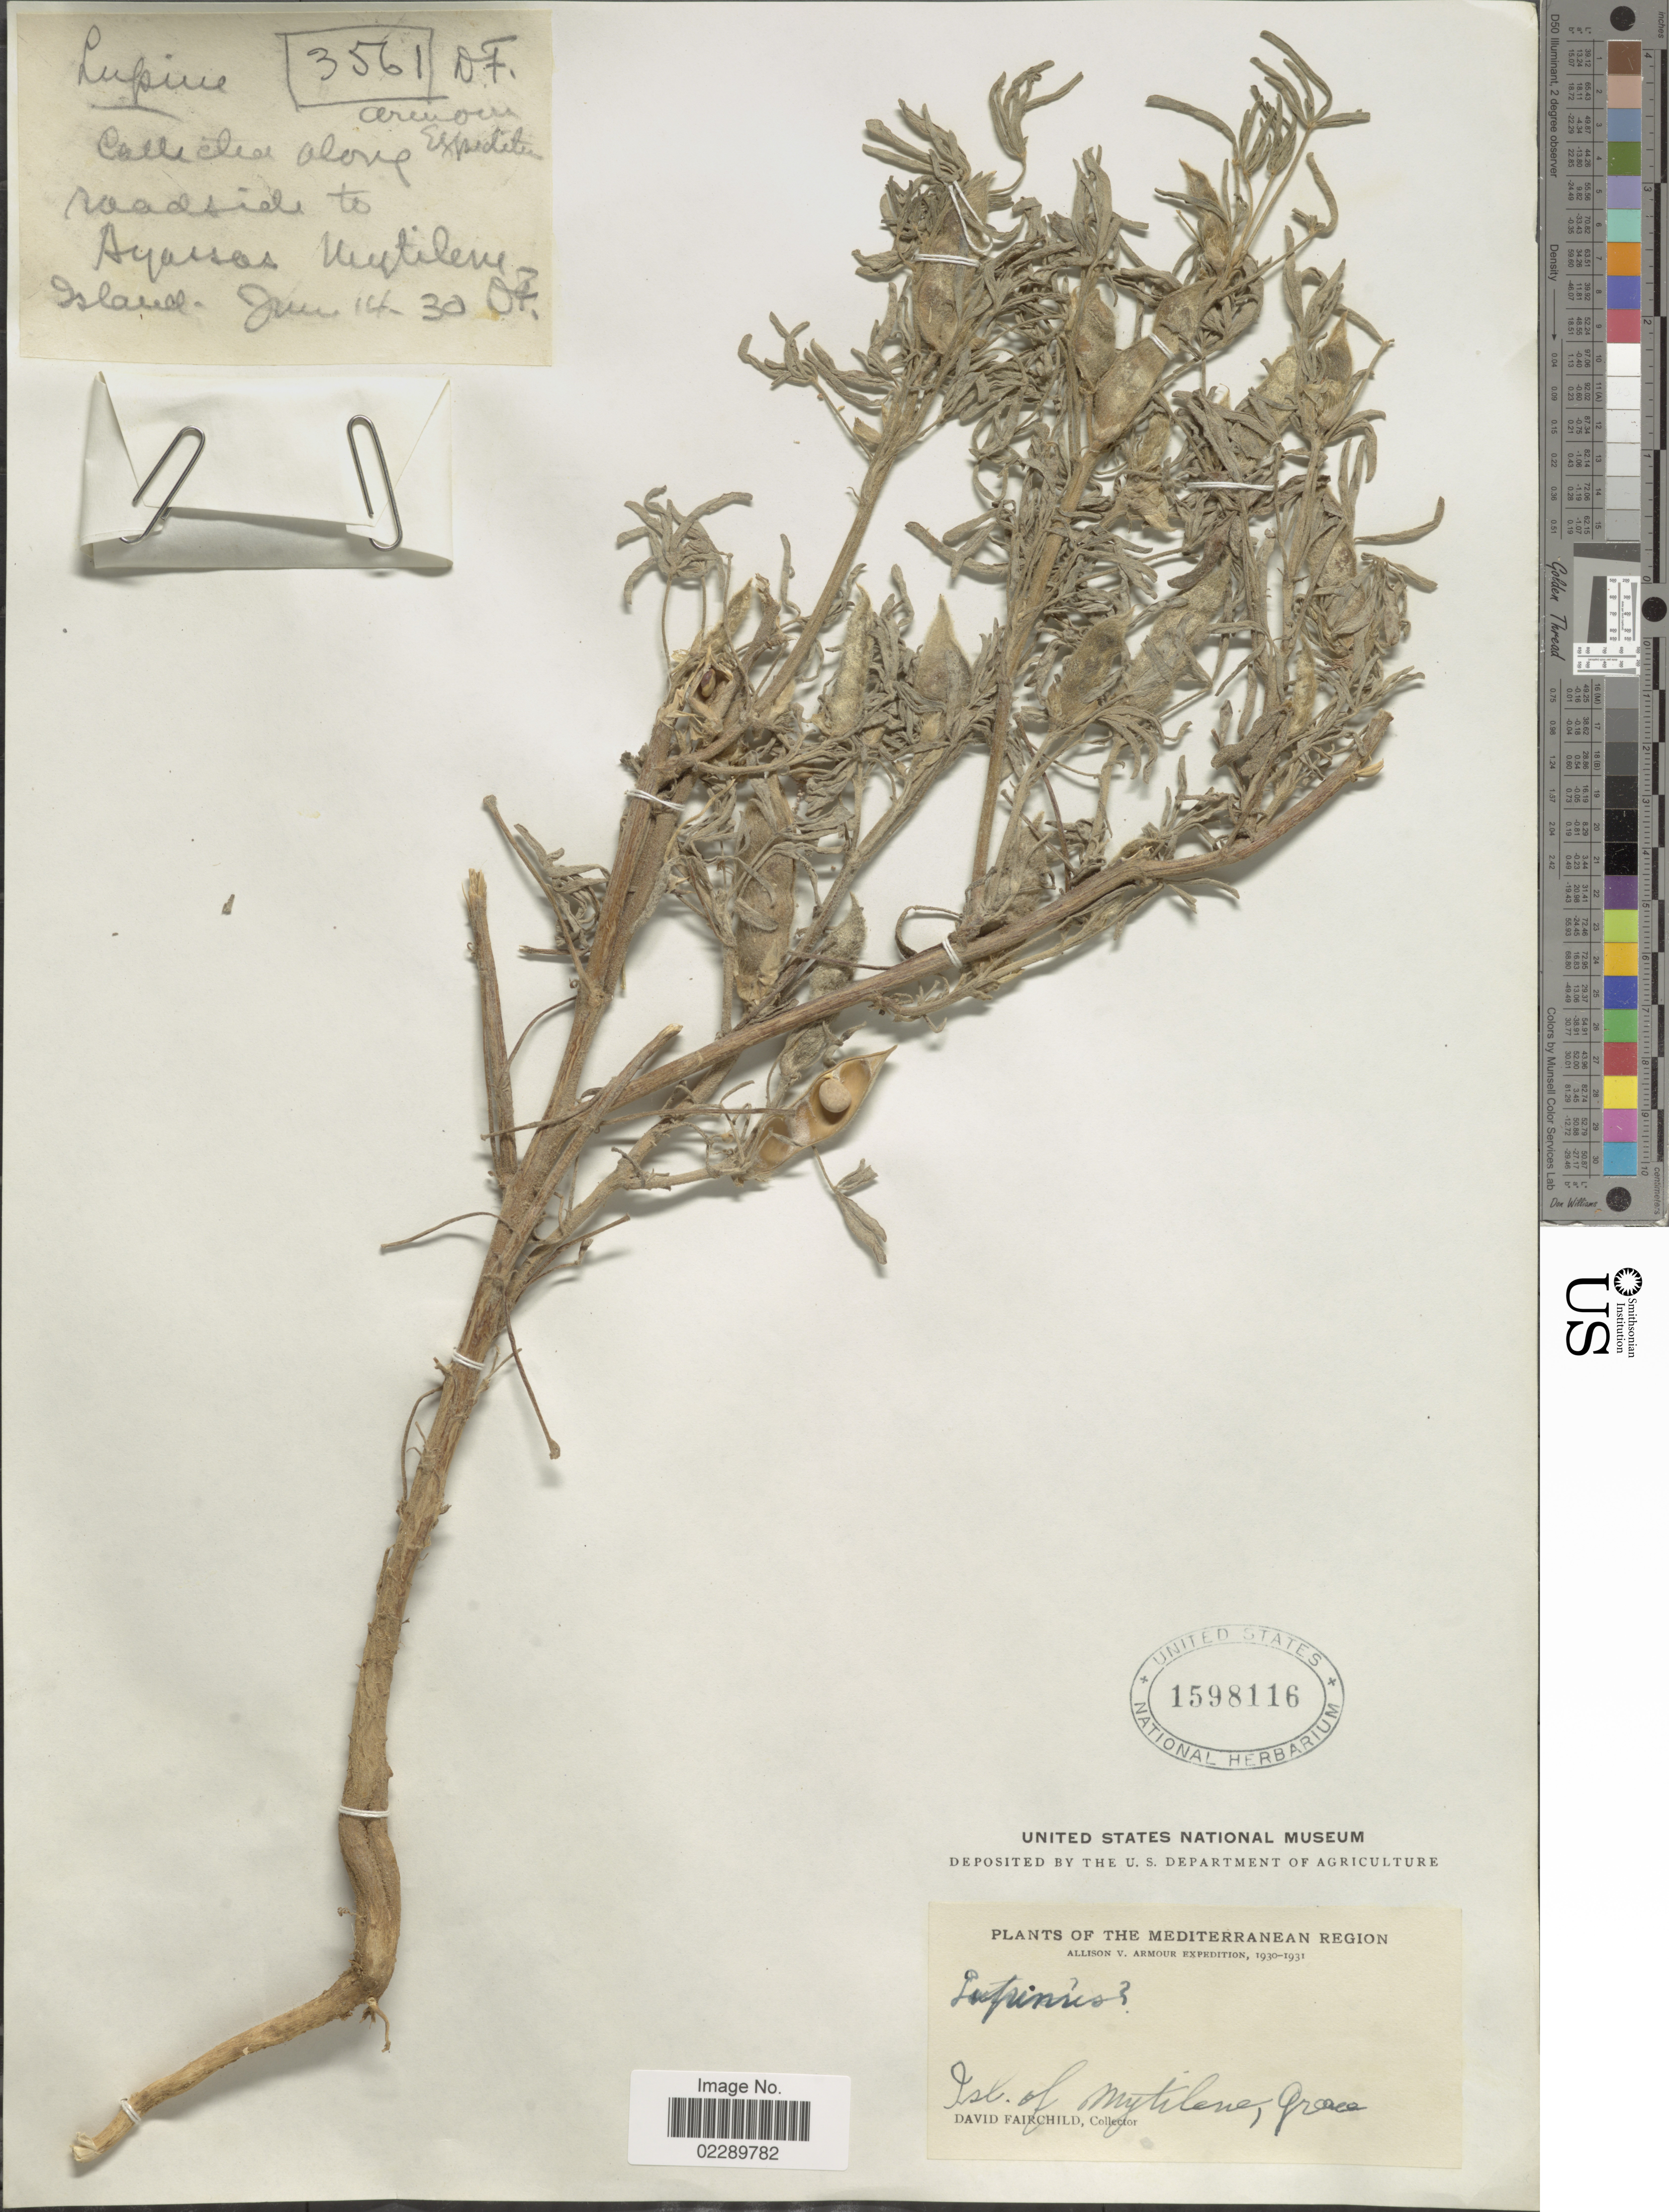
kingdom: Plantae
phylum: Tracheophyta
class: Magnoliopsida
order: Fabales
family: Fabaceae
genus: Lupinus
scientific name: Lupinus sp.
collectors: D. Fairchild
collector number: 3561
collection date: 1930-06-14/1931-06-30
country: Greece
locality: Isl. of Mytilene, Greece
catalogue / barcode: US 1598116